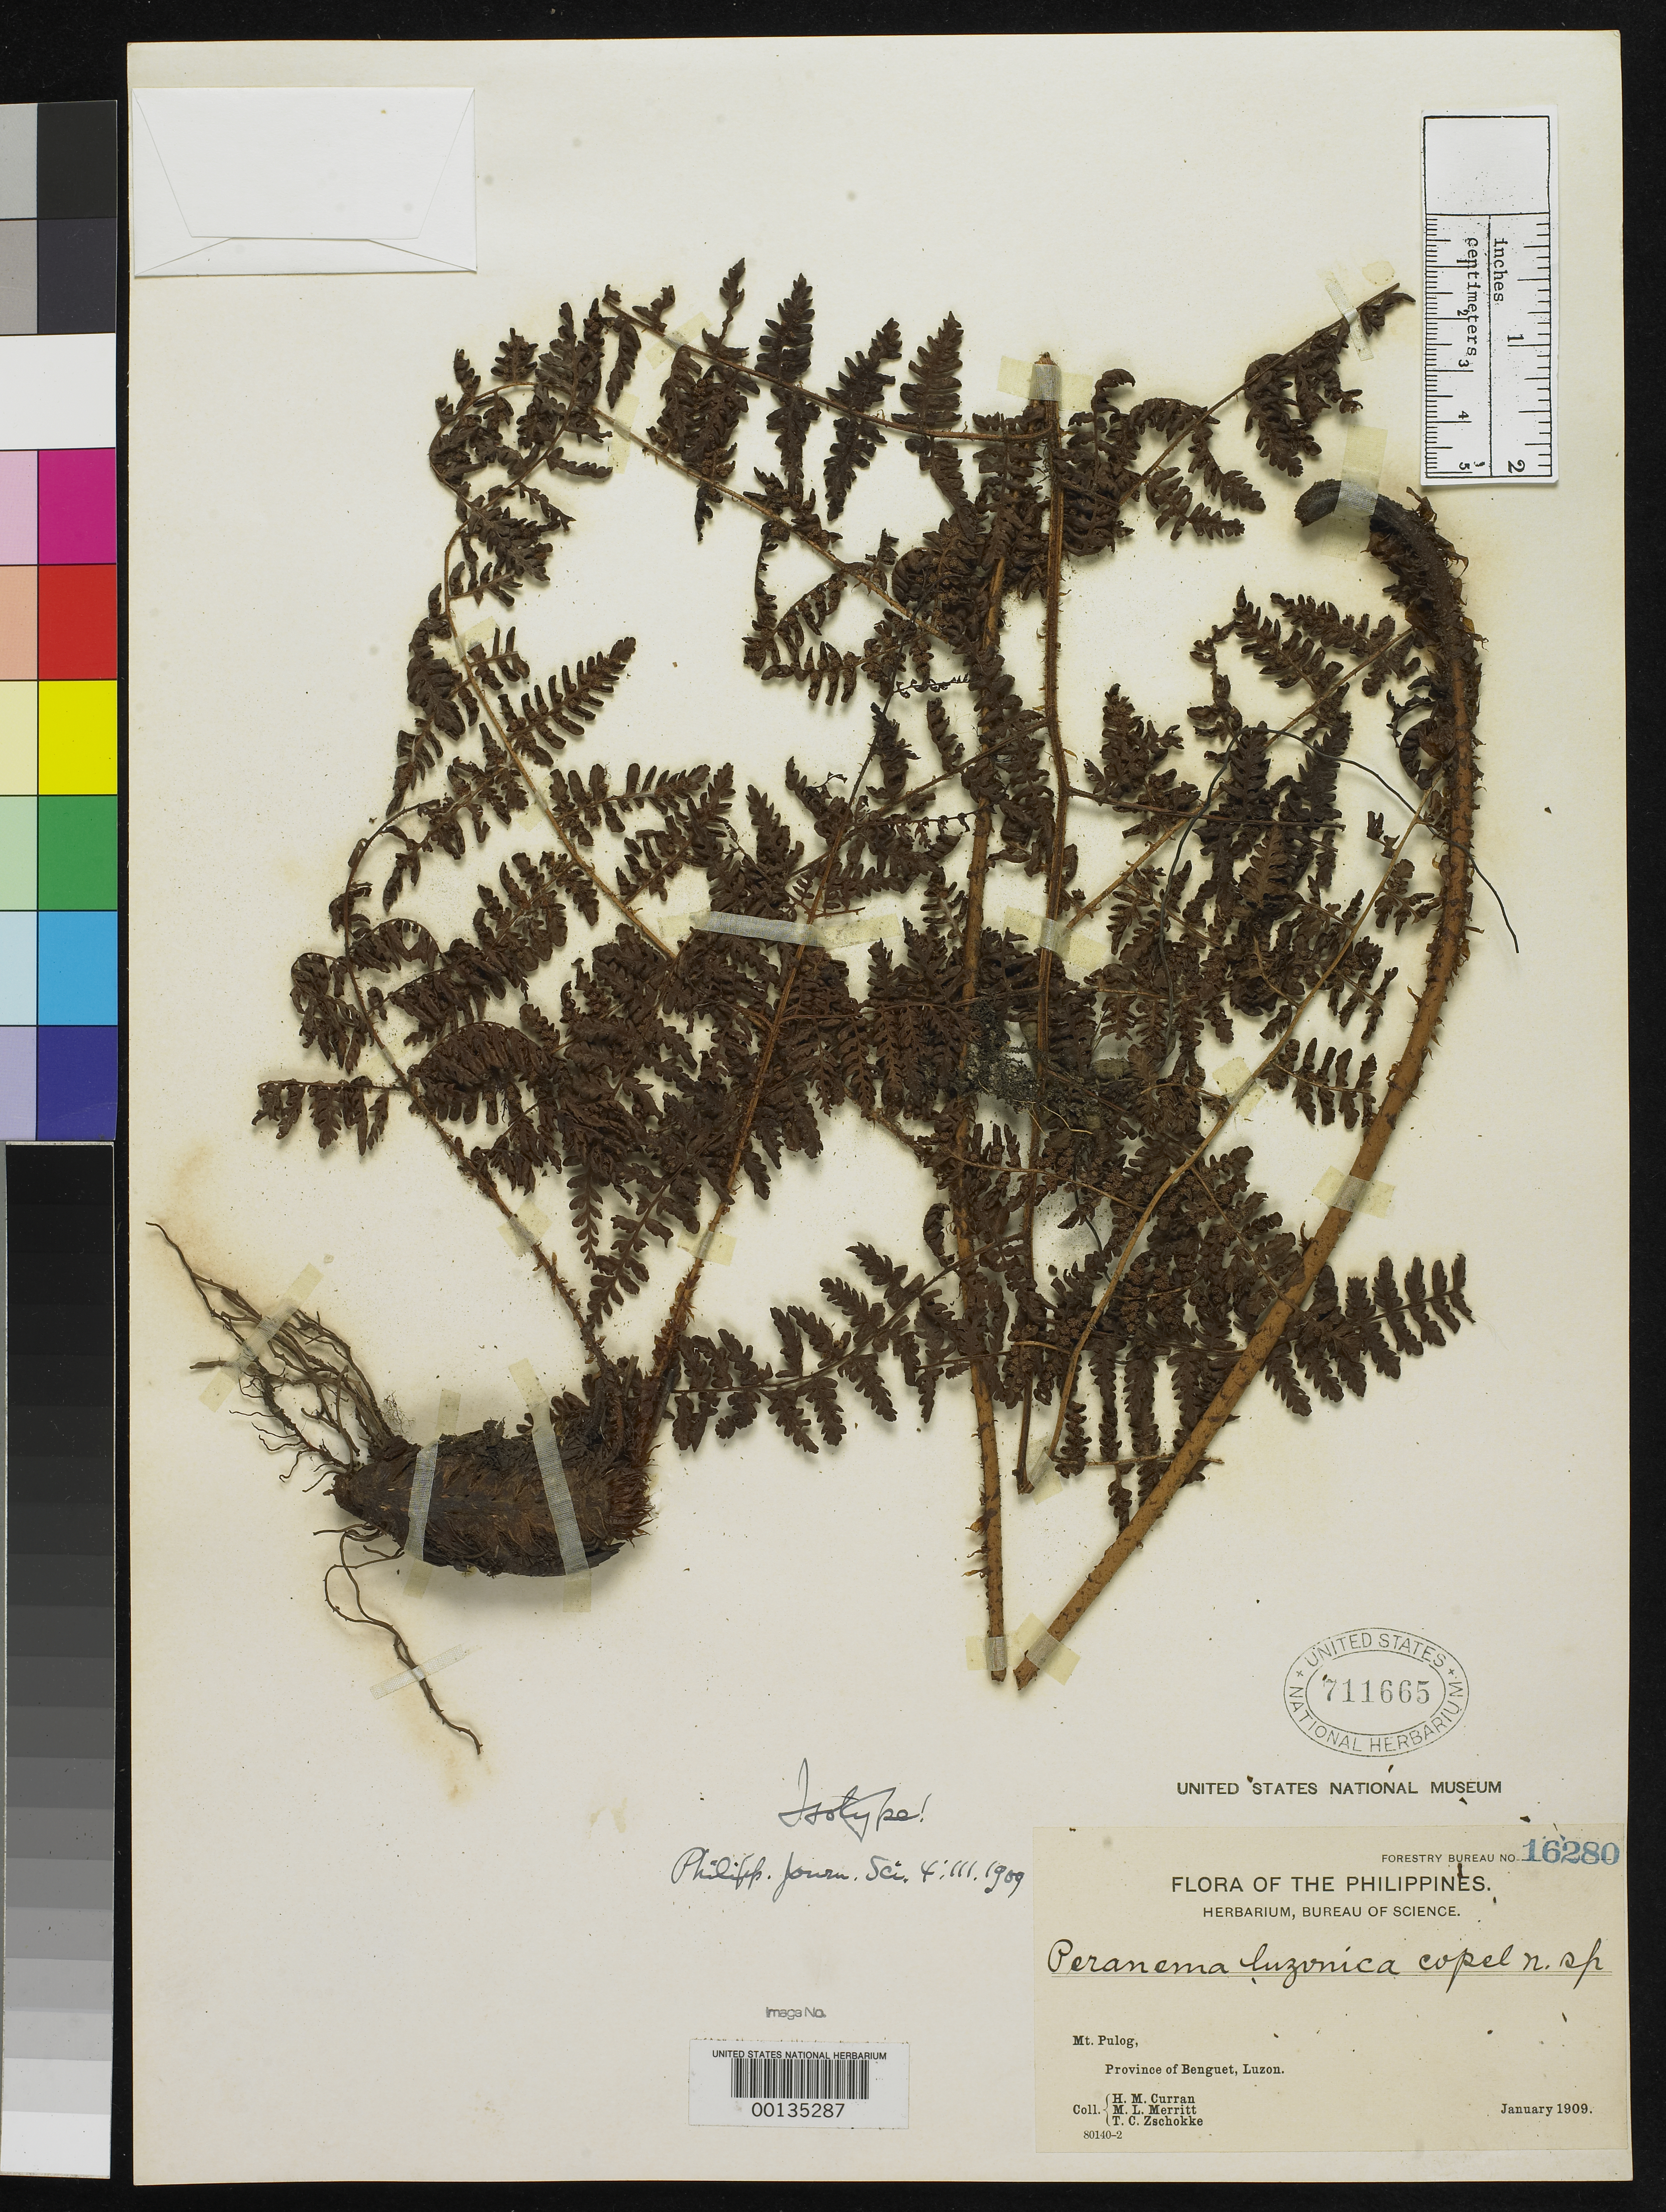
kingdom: Plantae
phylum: Tracheophyta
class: Polypodiopsida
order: Polypodiales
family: Dryopteridaceae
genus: Peranema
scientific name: Peranema luzonica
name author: Copel.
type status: Isotype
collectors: H. M. Curran, M. L. Merritt & T. C. Zschokke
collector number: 16280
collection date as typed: Jan 1909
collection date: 1909-01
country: Philippines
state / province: Cordillera (Administrative Region)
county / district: Benguet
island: Luzon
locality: Mt. Pulog.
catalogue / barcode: US 711665